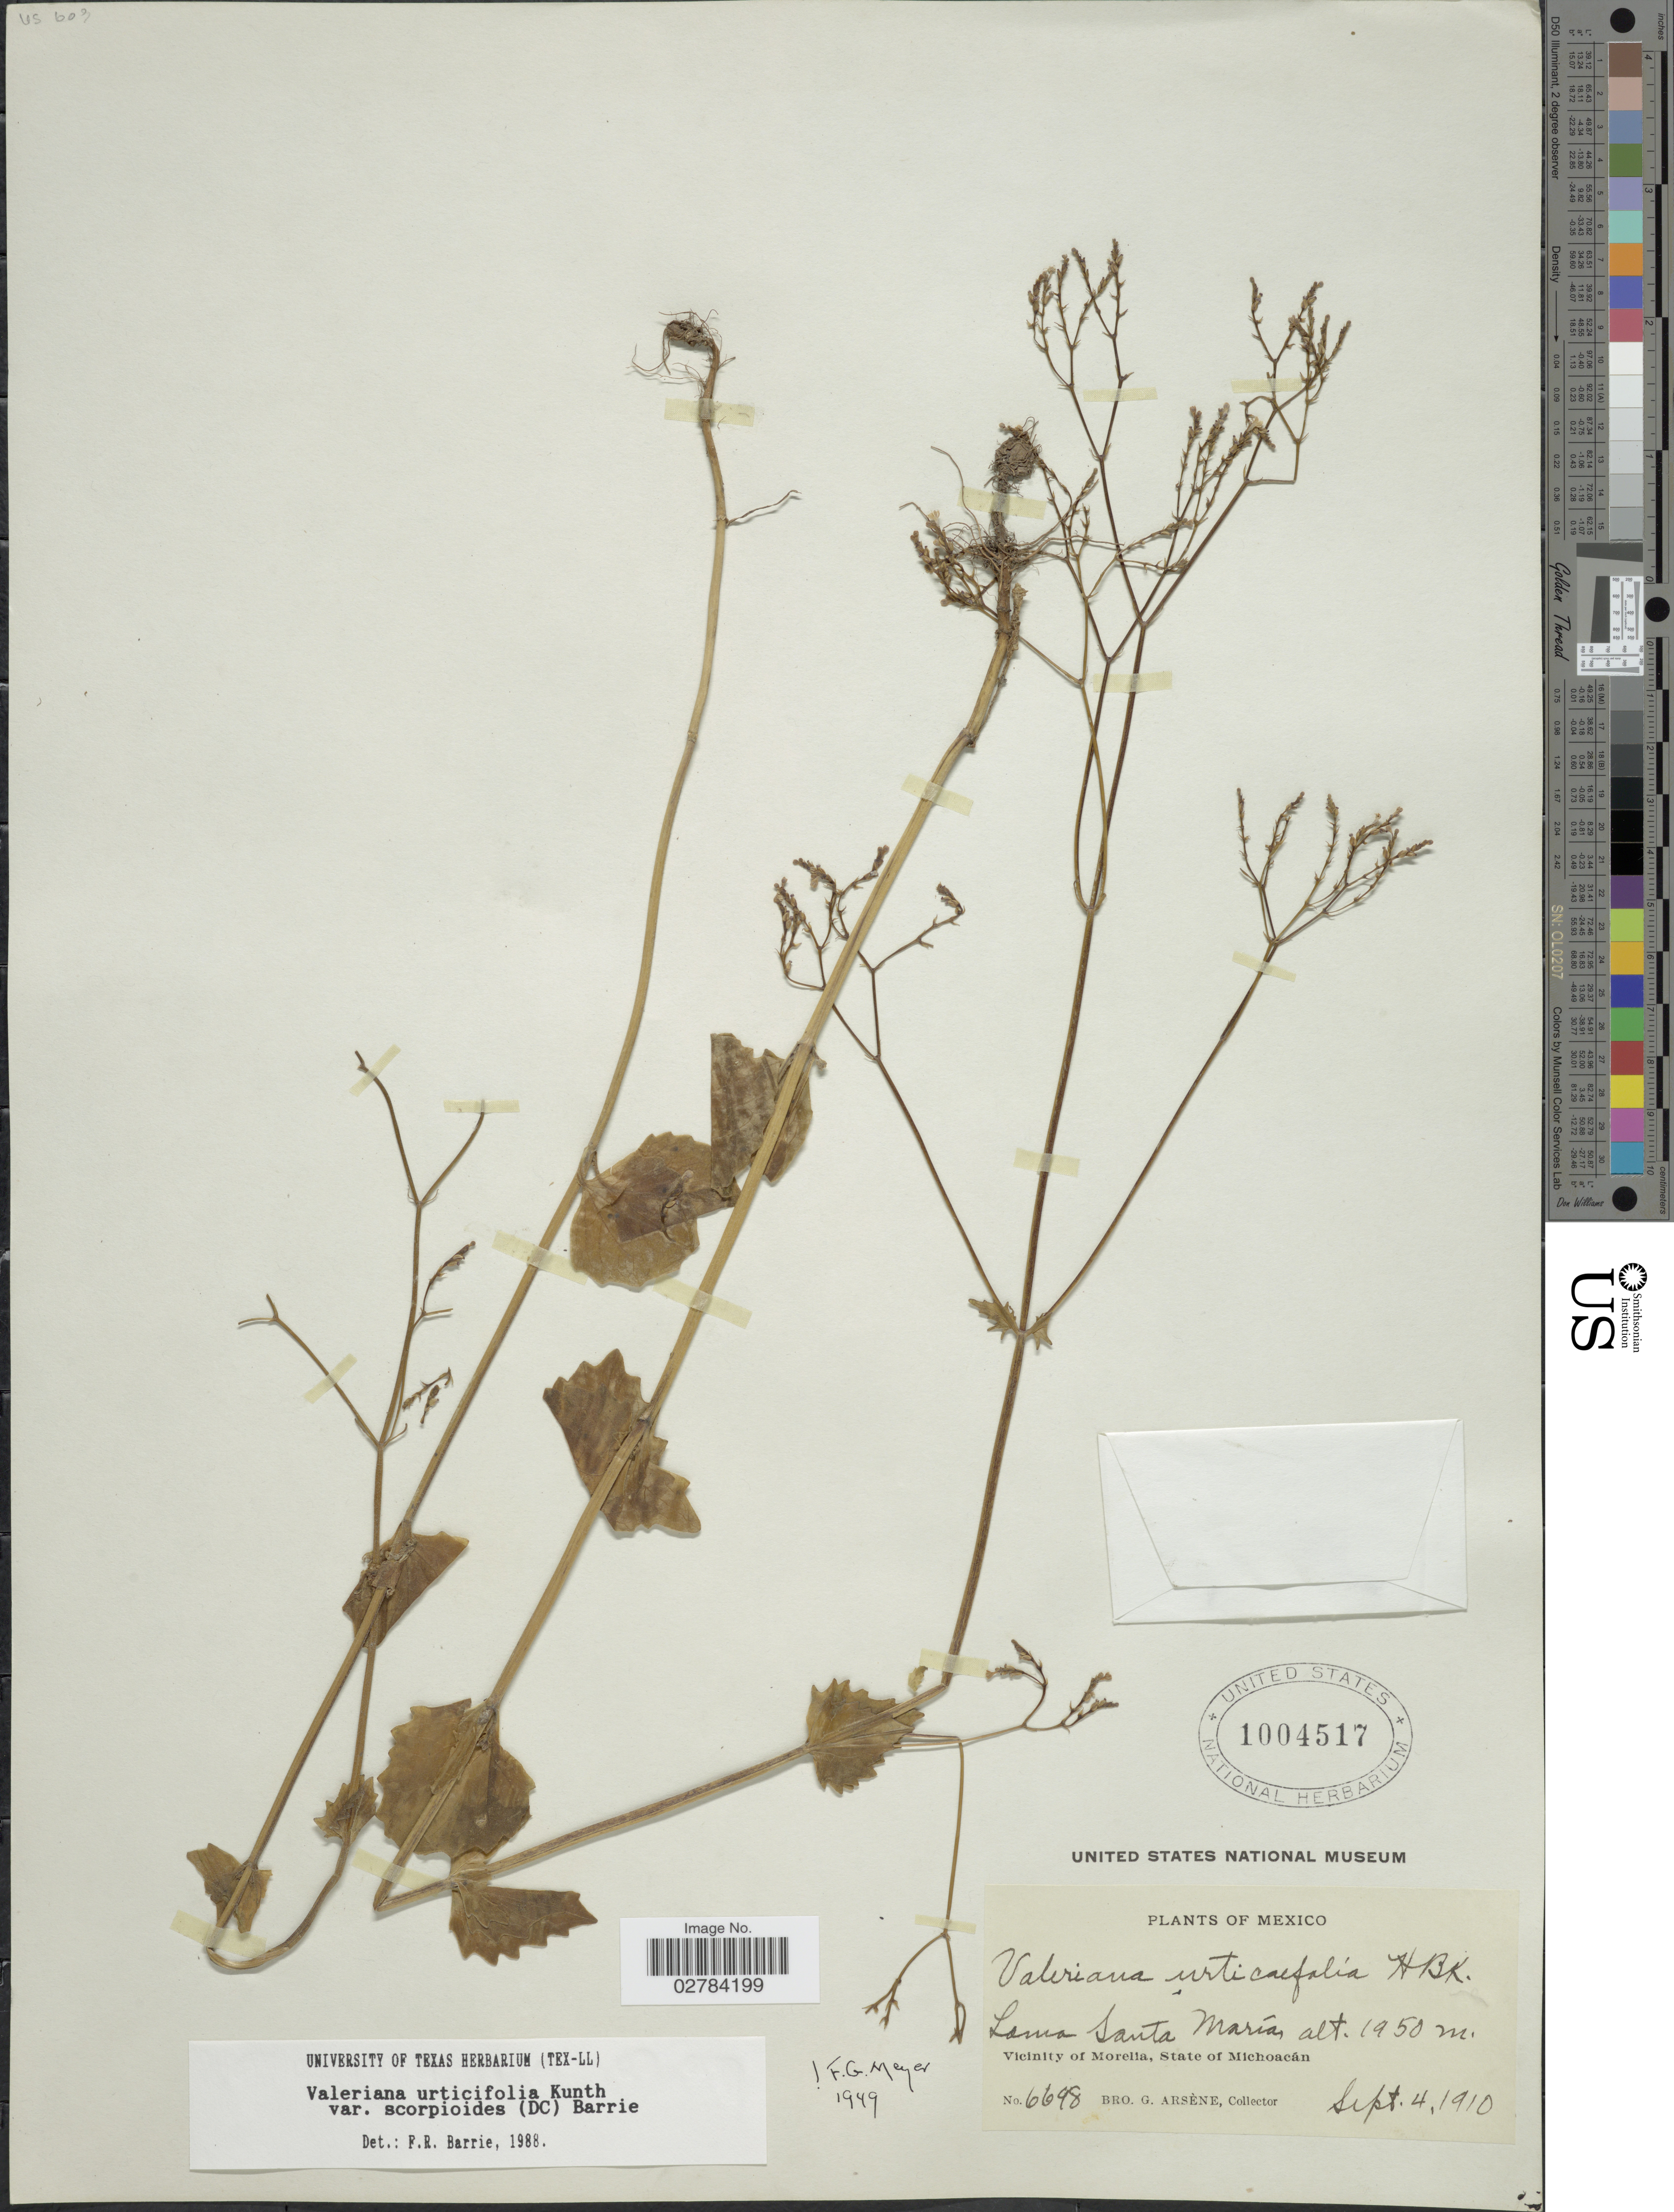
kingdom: Plantae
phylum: Tracheophyta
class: Magnoliopsida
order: Dipsacales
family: Caprifoliaceae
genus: Valeriana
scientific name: Valeriana urticifolia var. scorpioides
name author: (DC.) Barrie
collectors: Bro. G. Arsène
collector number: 6698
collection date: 1910-09-04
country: Mexico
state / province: Michoacán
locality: Loma Santa María, Vicinity of Morelia.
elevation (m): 1950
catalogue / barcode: US 1004517